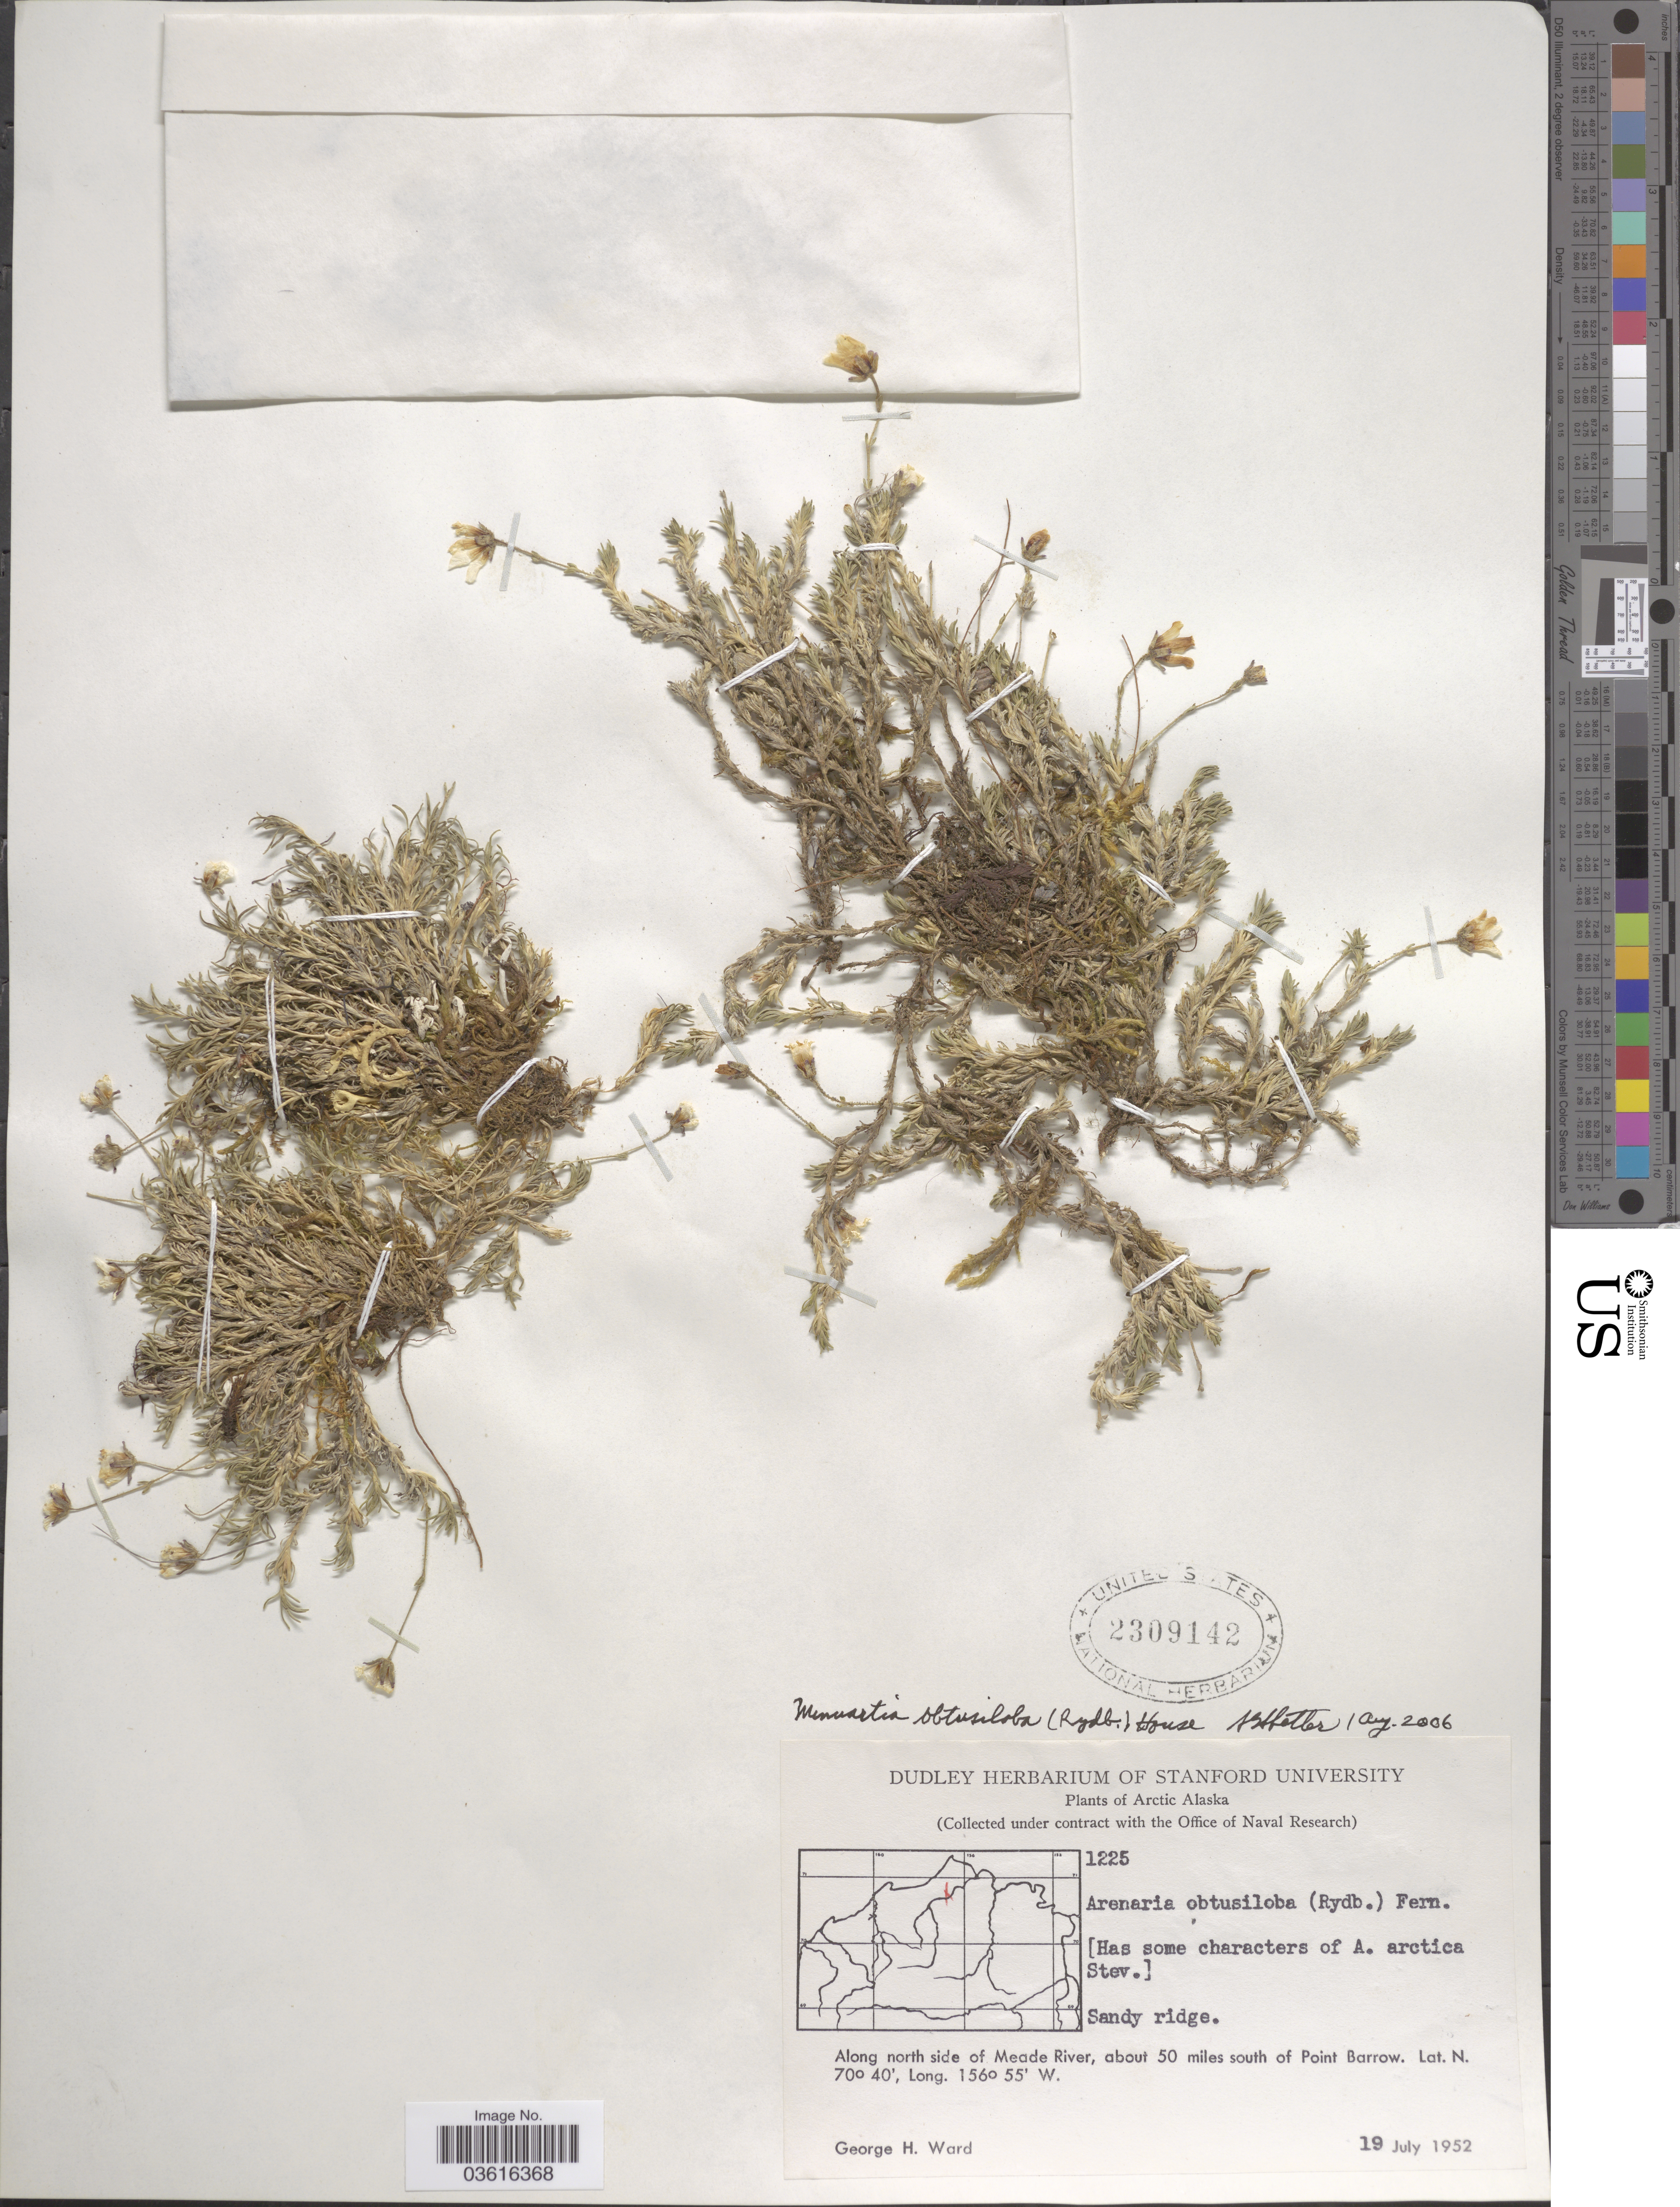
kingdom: Plantae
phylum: Tracheophyta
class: Magnoliopsida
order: Caryophyllales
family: Caryophyllaceae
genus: Cherleria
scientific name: Cherleria arctica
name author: (Steven ex Ser.) A.J. Moore & Dillenb.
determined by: Strong, M. T., (US), Smithsonian Institution - National Museum of Natural History (UNITED STATES)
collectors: G. H. Ward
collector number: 1225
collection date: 1952-07-19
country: United States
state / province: Alaska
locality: Arctic Alaska. Along north side of Meade River, about 50 miles south of Point Barrow.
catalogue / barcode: US 2309142